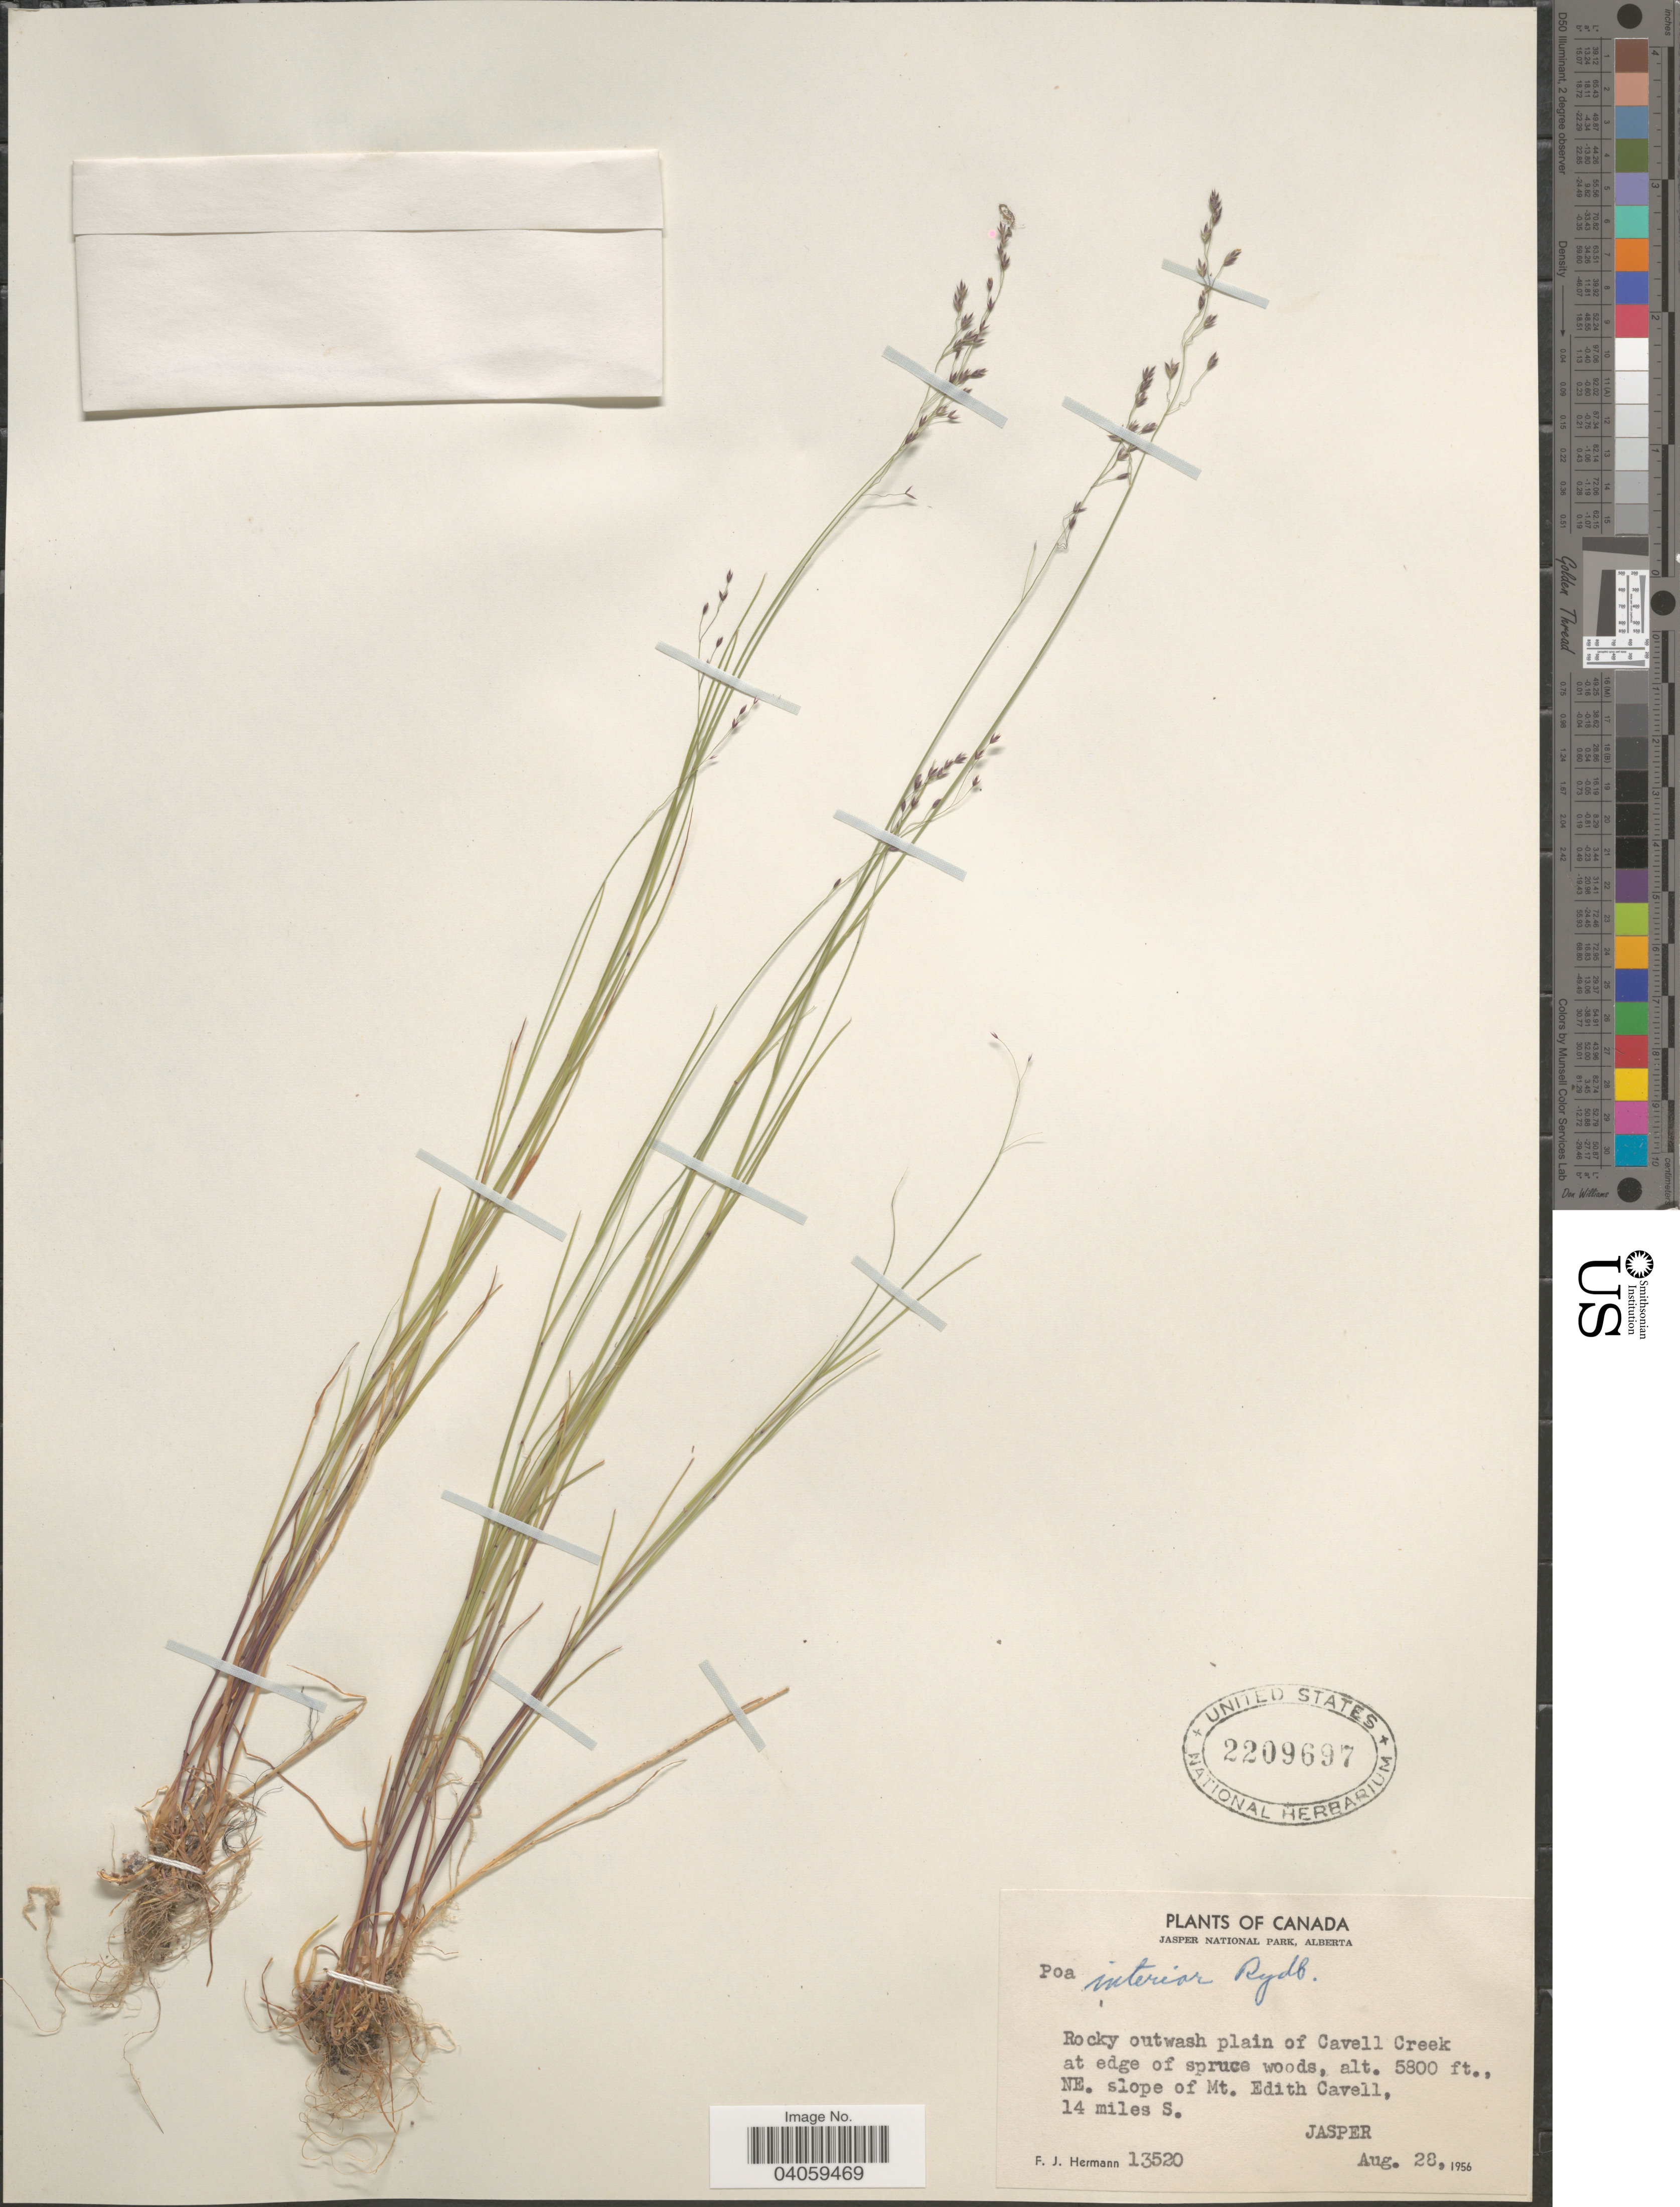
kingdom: Plantae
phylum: Tracheophyta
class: Liliopsida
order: Poales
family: Poaceae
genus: Poa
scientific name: Poa interior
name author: Rydb.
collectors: F. J. Hermann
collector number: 13520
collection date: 1956-08-28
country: Canada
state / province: Alberta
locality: Jasper National Park. Rocky outwash plain of Cavell Creek at edge of spruce woods, NE. slope of Mt. Edith Cavell, 14 miles S. Jasper.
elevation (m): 1768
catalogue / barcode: US 2209697